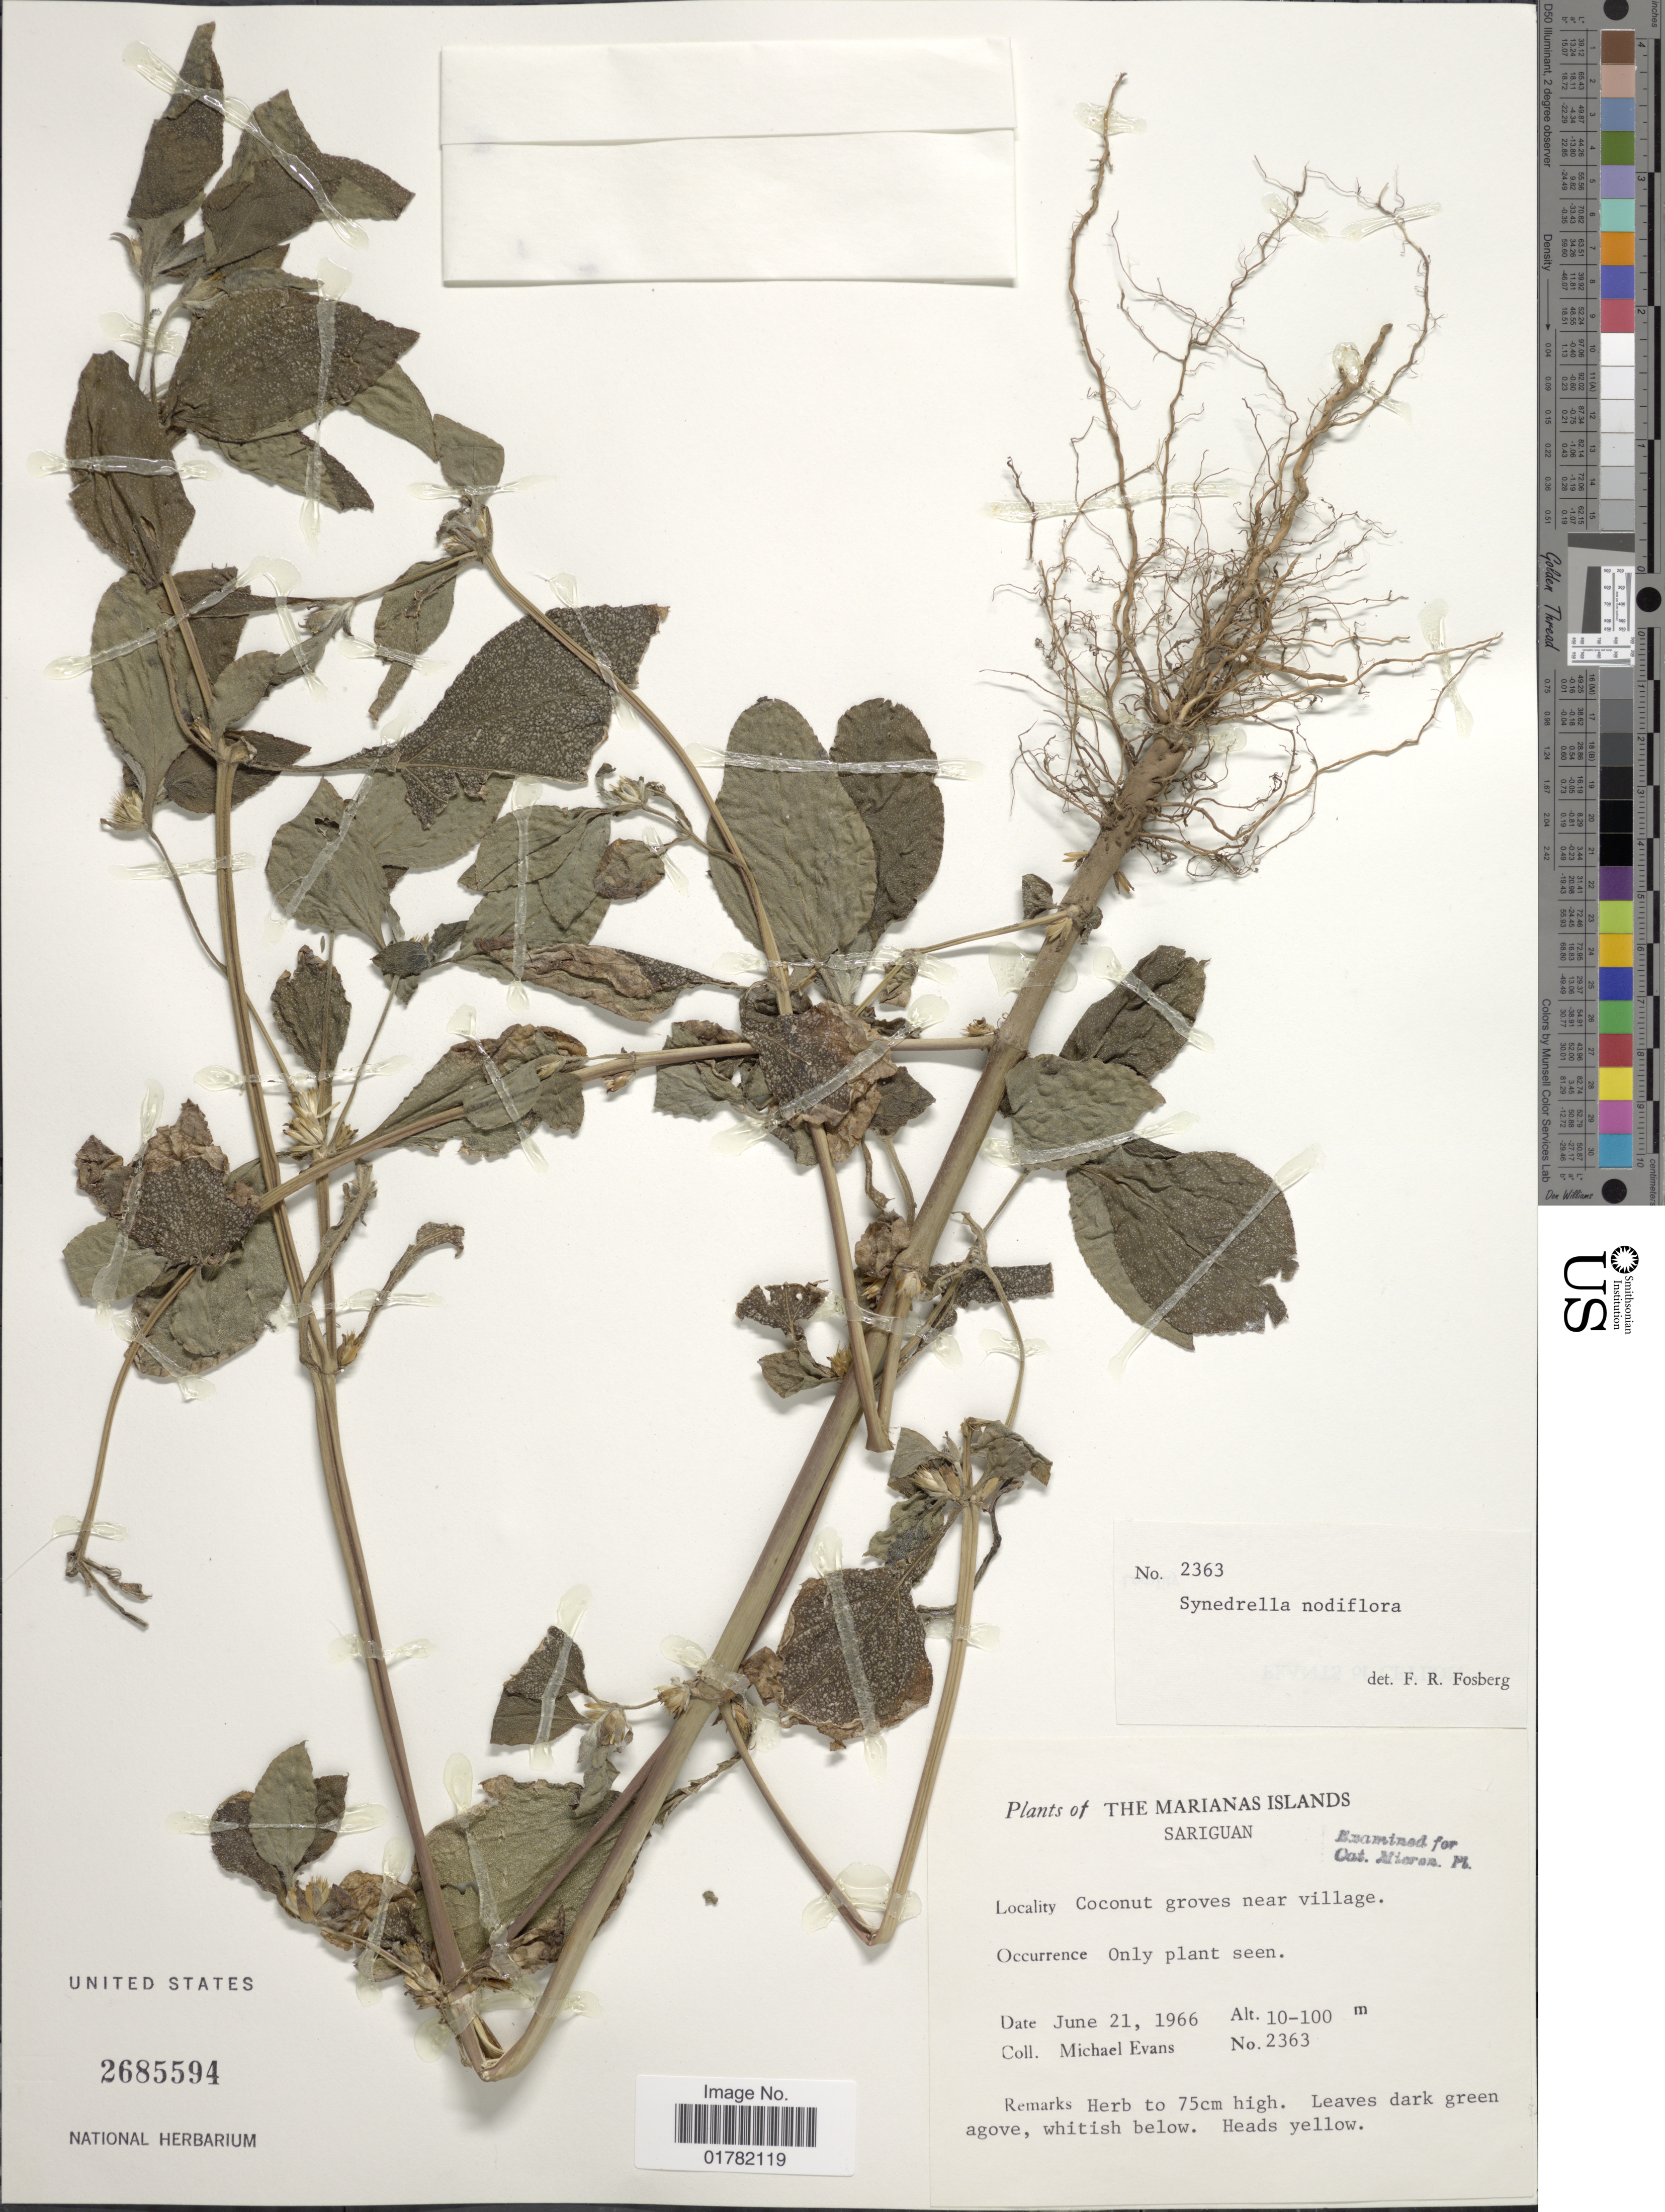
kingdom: Plantae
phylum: Tracheophyta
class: Magnoliopsida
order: Asterales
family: Asteraceae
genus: Synedrella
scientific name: Synedrella nodiflora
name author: (L.) Gaertn.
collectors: M. Evans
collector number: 2363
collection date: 1966-06-21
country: Northern Mariana Islands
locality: The Marianas Islands, Sariguan, Coconut groves near village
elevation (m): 10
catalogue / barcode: US 2685594